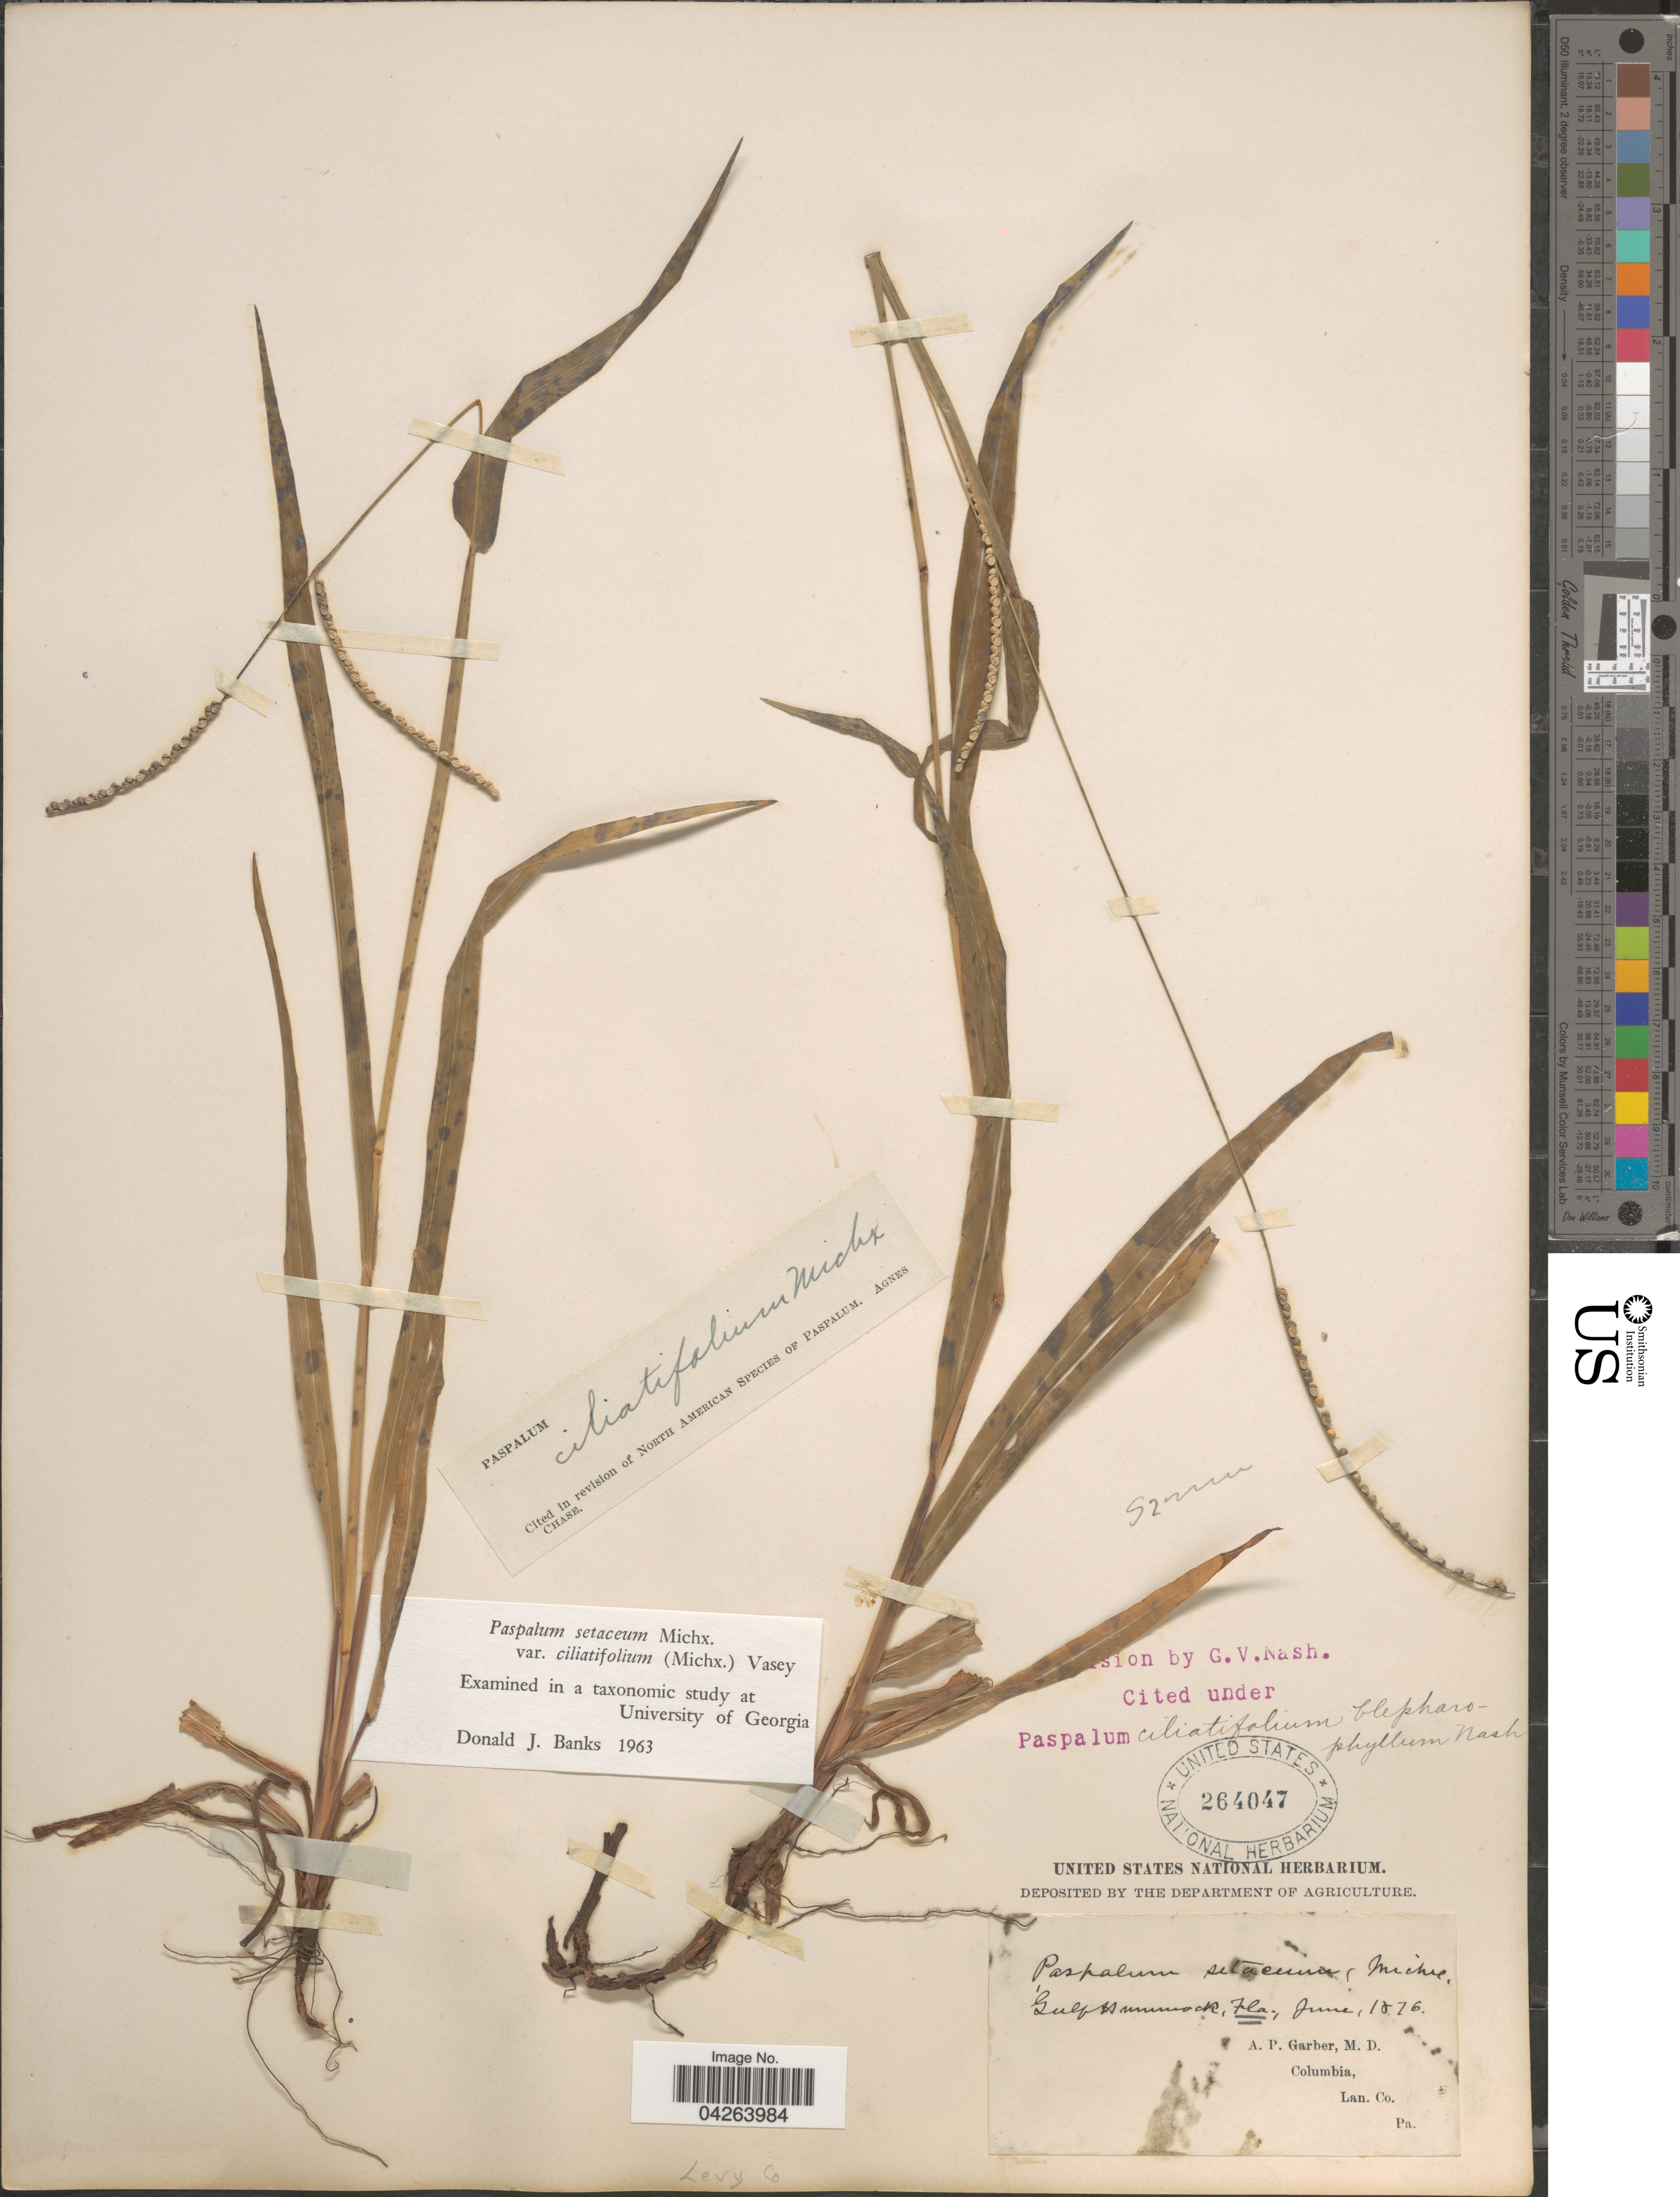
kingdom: Plantae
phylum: Tracheophyta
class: Liliopsida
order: Poales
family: Poaceae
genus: Paspalum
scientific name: Paspalum setaceum var. ciliatifolium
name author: (Michx.) Vasey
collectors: A. P. Garber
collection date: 1876-06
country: United States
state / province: Florida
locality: Gulf Hammock. Levy Co.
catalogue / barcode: US 264047